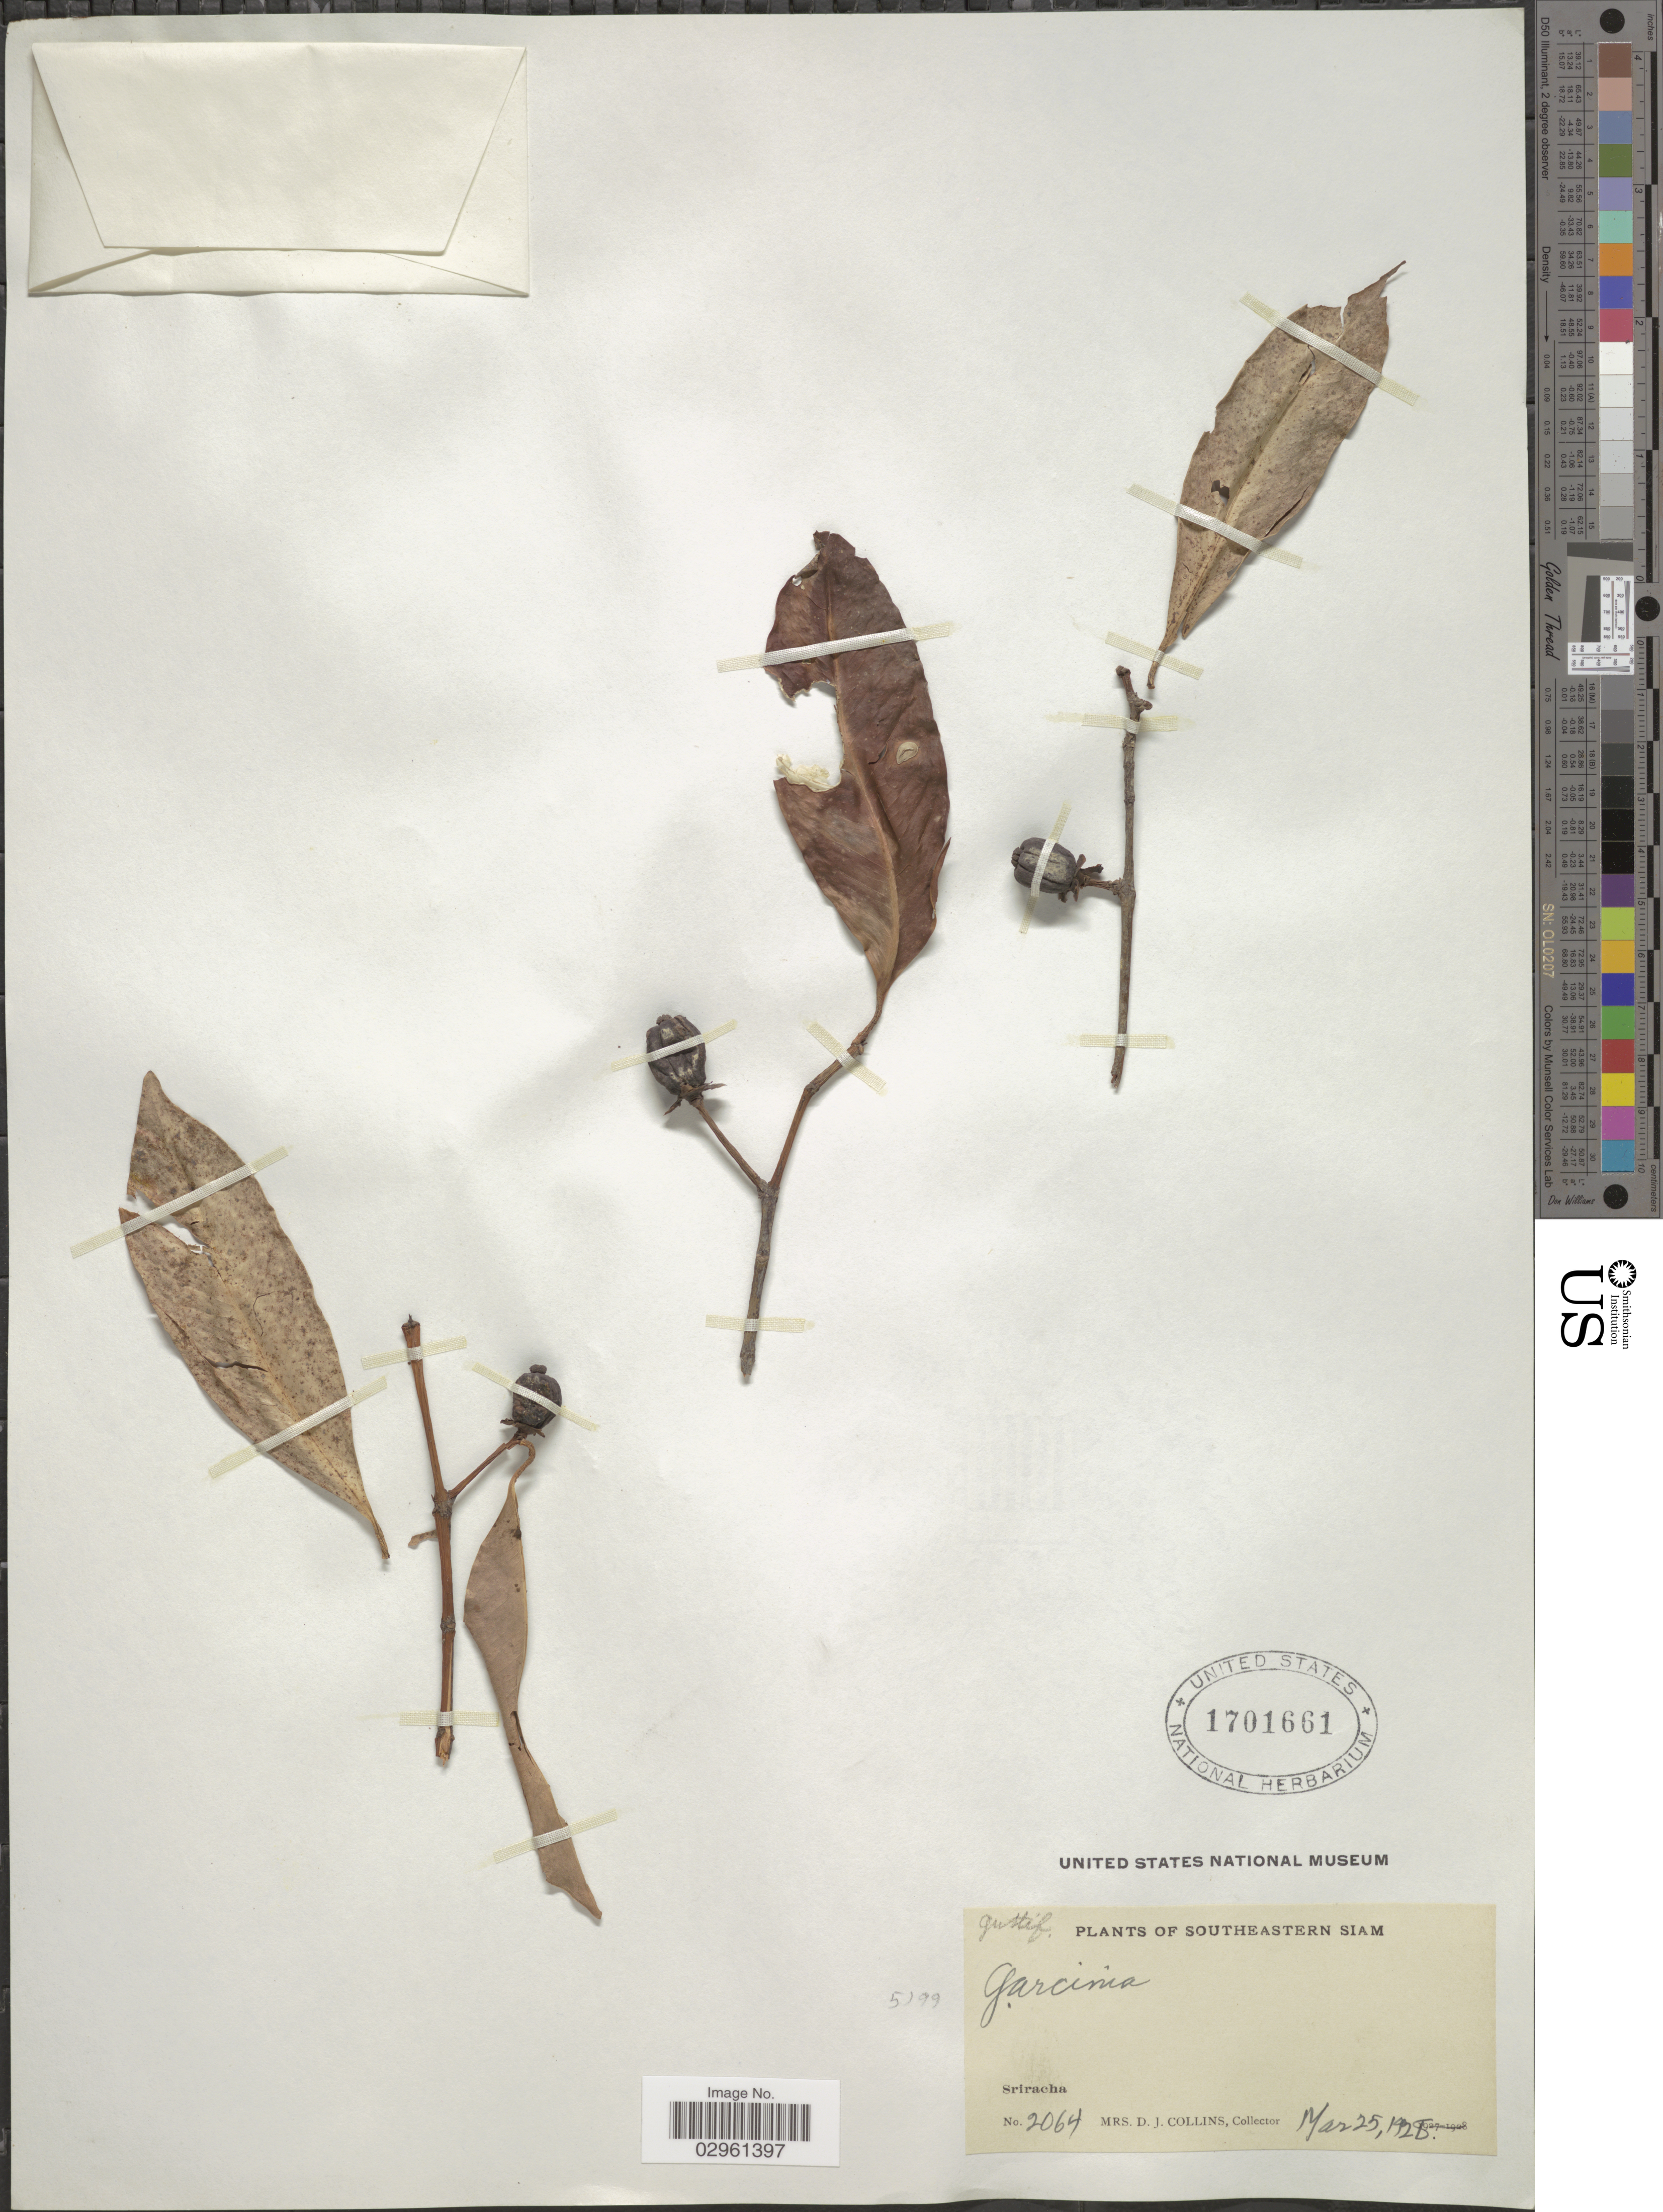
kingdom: Plantae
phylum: Tracheophyta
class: Magnoliopsida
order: Malpighiales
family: Clusiaceae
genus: Garcinia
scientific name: Garcinia sp.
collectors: Mrs. D. J. Collins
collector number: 2064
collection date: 1928-03-25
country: Thailand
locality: Southeastern Siam, Sriracha.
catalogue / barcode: US 1701661